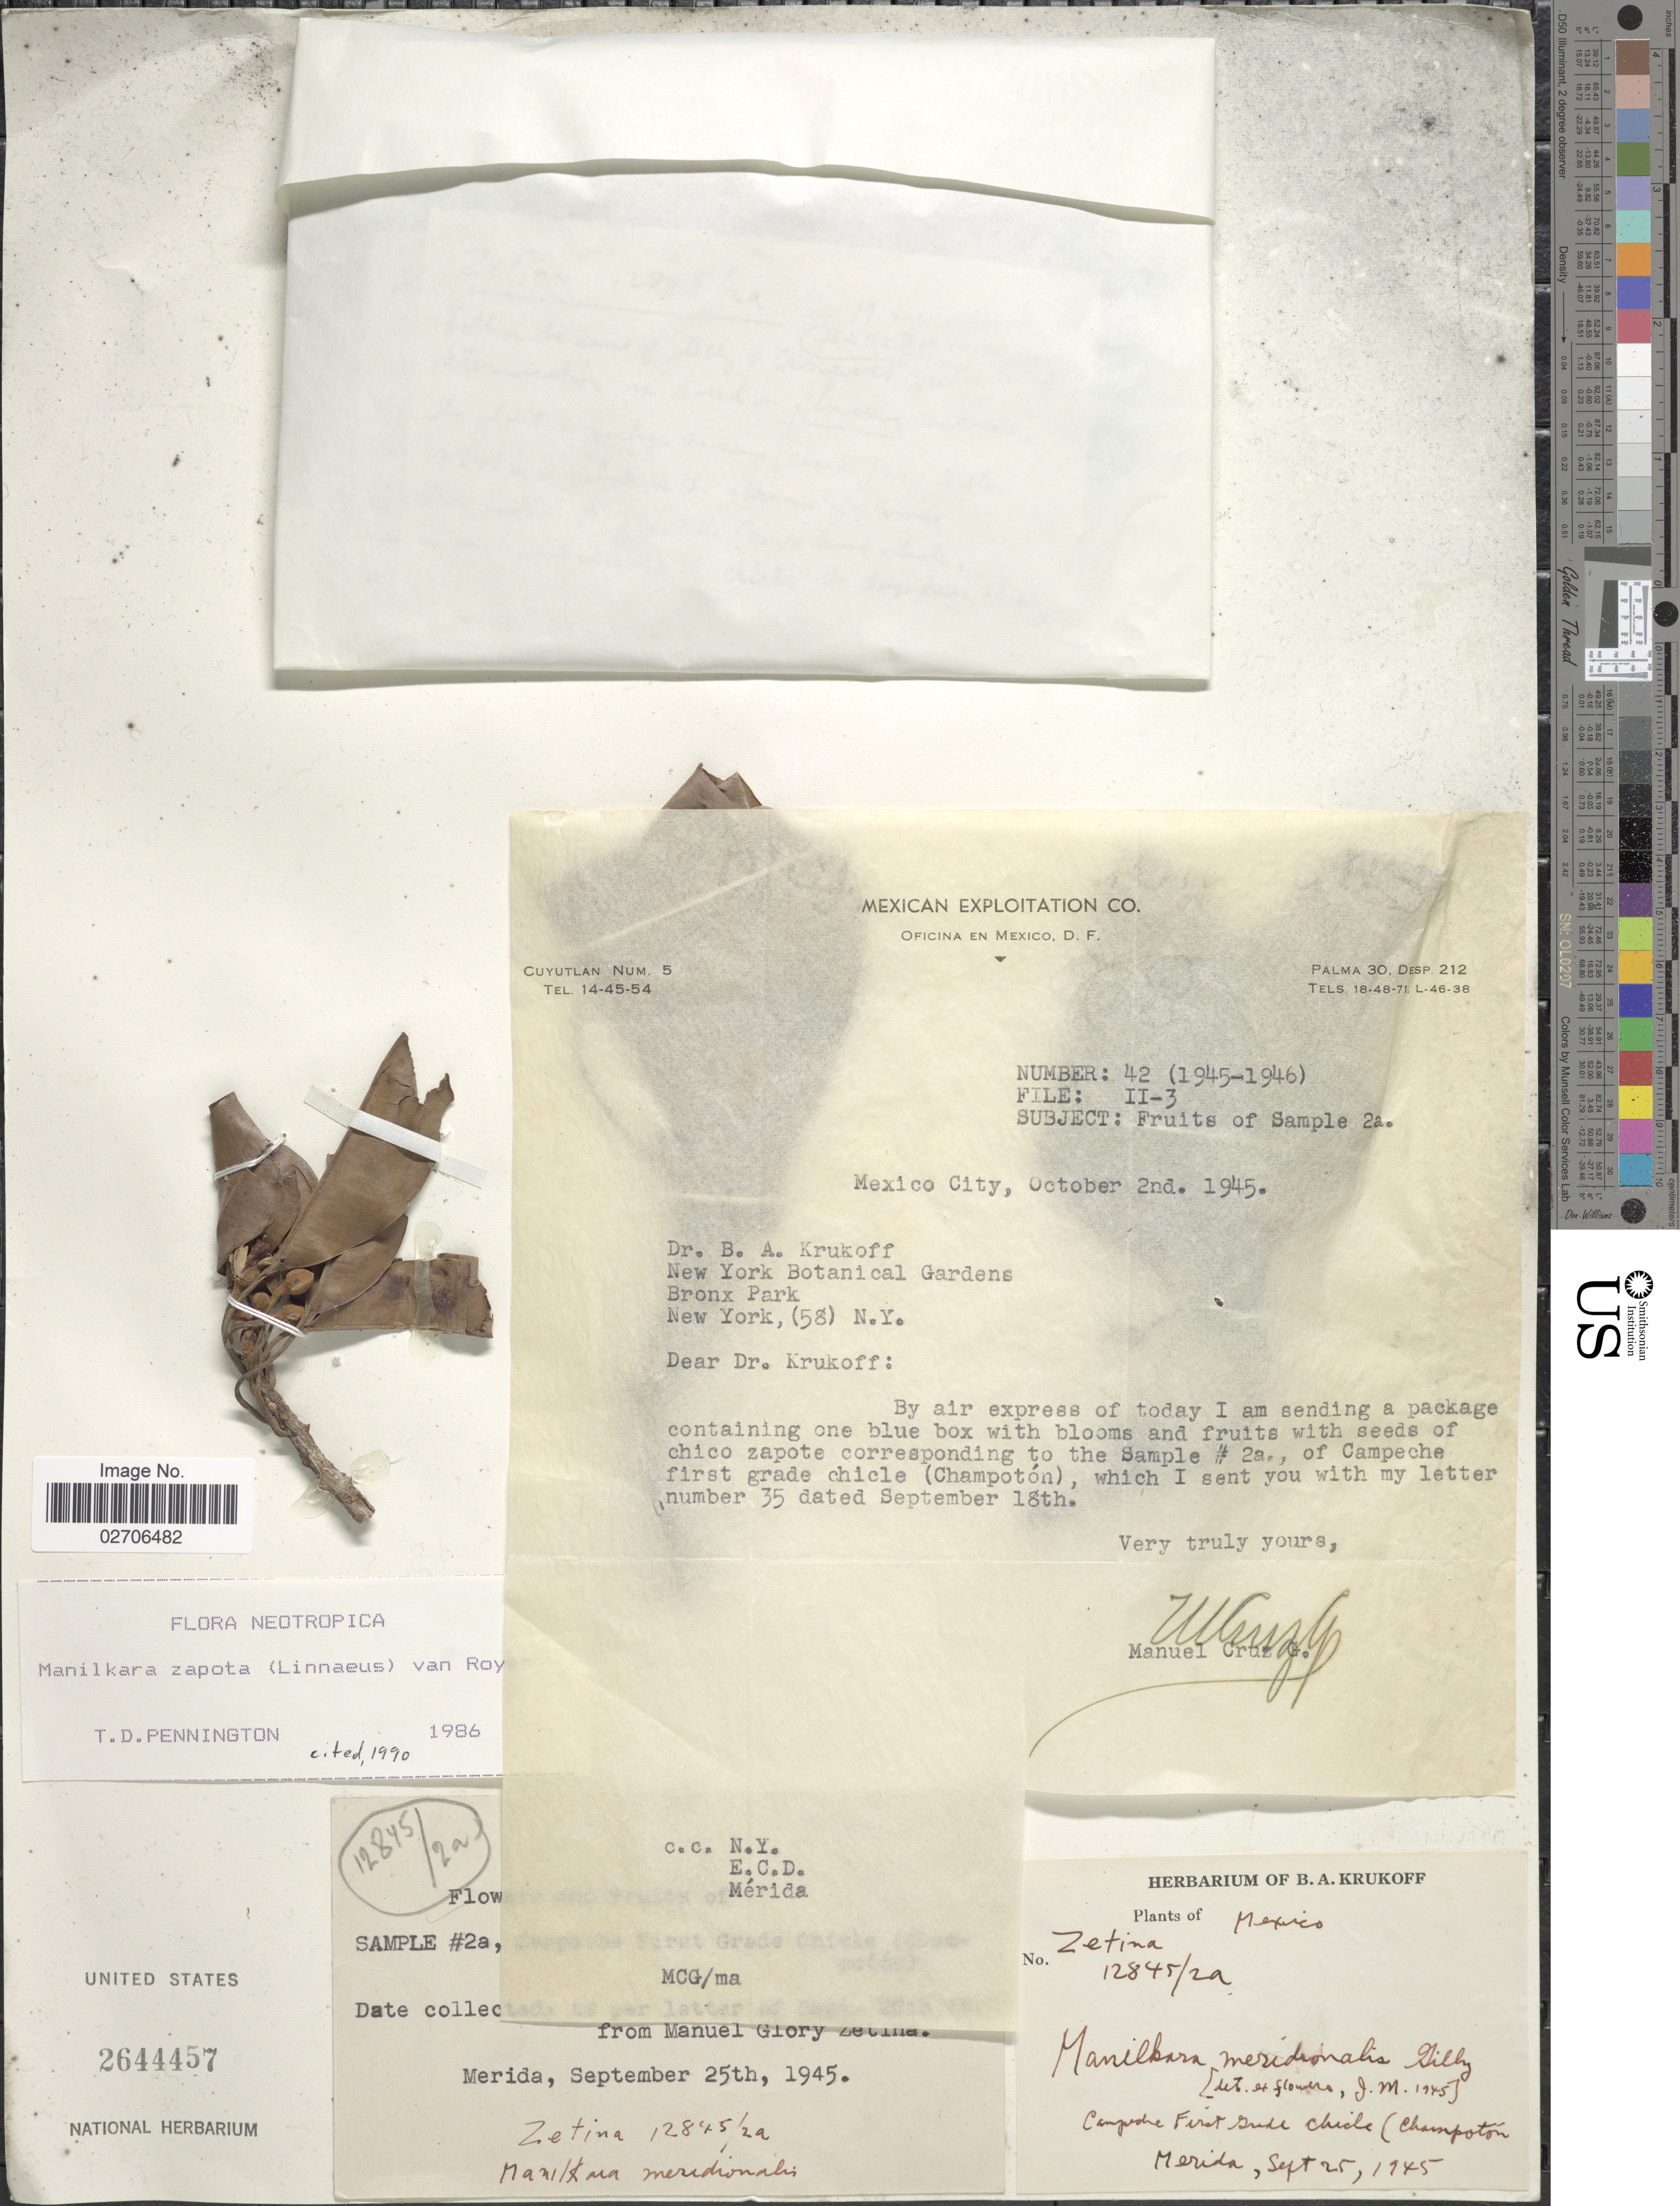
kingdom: Plantae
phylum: Tracheophyta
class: Magnoliopsida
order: Ericales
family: Sapotaceae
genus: Manilkara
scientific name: Manilkara zapota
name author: (L.) P. Royen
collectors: ex herb. B. A. Krukoff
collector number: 12845/2a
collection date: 1945-09-25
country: Venezuela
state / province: Mérida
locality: Campeche First Grade Chicle (Champoton)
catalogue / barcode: US 2644457